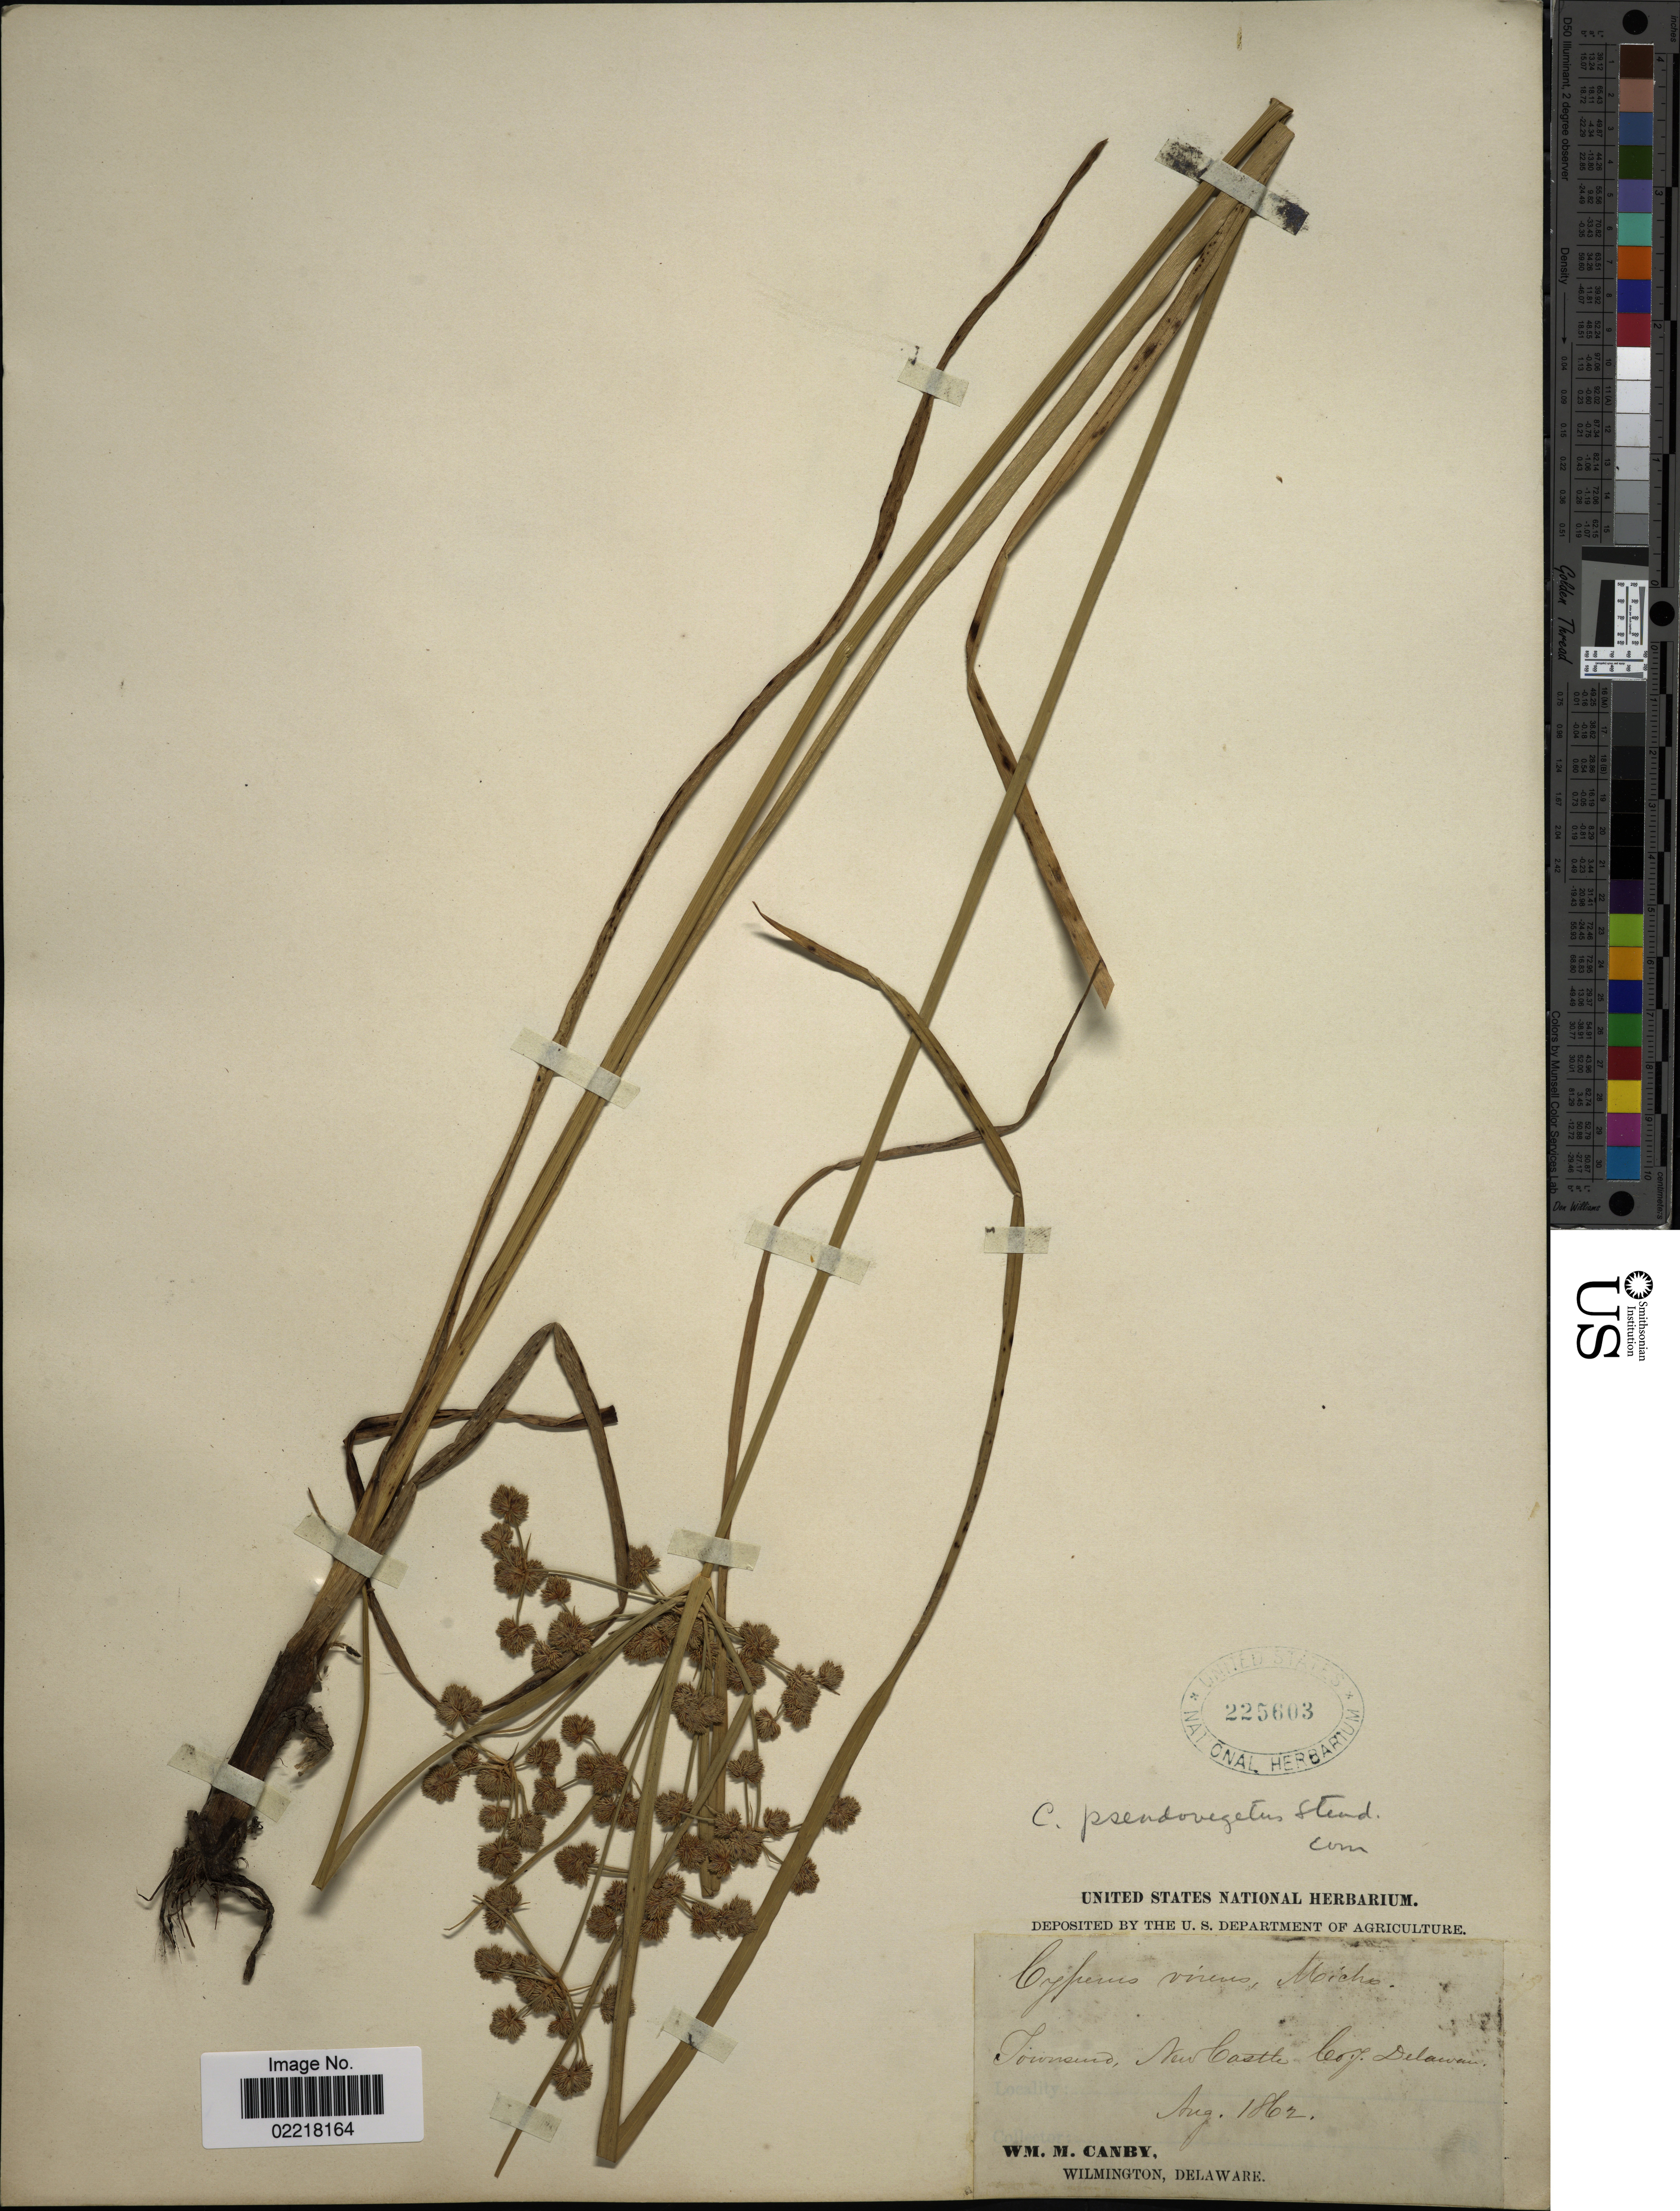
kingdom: Plantae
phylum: Tracheophyta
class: Liliopsida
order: Poales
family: Cyperaceae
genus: Cyperus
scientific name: Cyperus pseudovegetus Steud.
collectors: W. M. Canby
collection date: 1862-08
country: United States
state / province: Delaware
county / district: New Castle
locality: Townsend, New Castle Coy., Delaware.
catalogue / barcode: US 225603